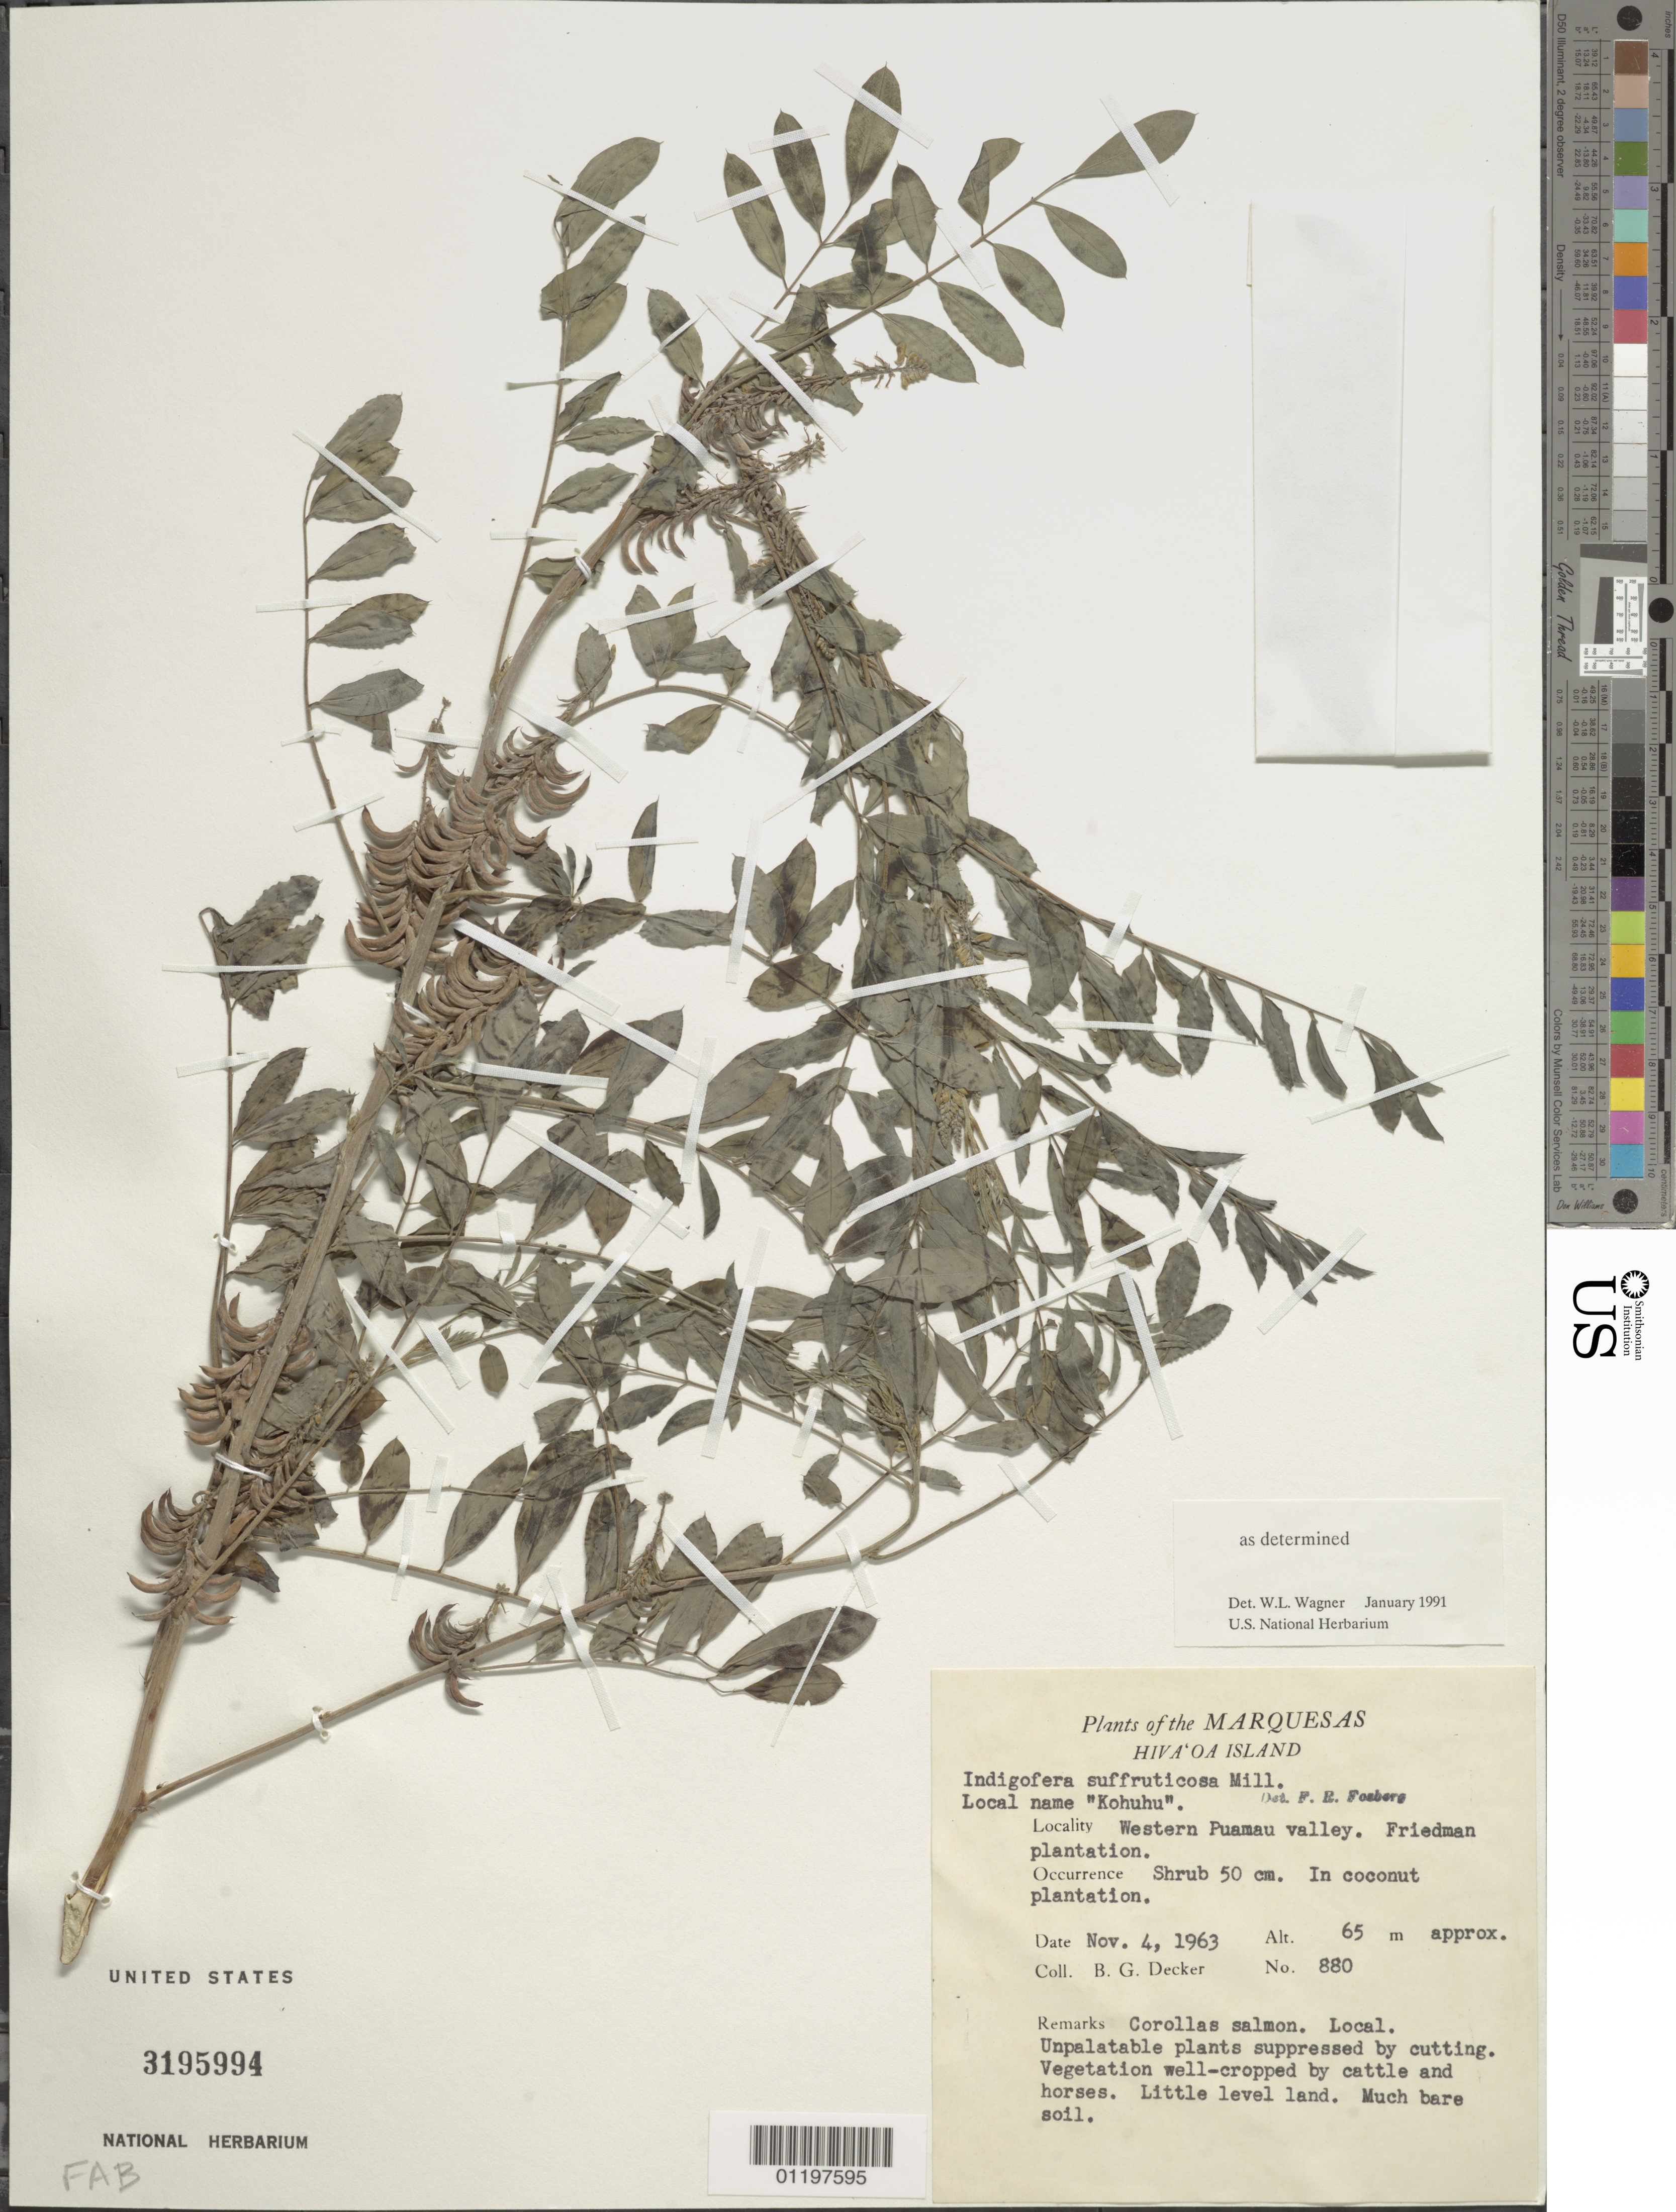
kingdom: Plantae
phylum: Tracheophyta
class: Magnoliopsida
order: Fabales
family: Fabaceae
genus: Indigofera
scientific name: Indigofera suffruticosa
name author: Mill.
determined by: Wagner, W. L., (BOT), Smithsonian Institution - National Museum of Natural History (UNITED STATES)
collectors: B. G. Decker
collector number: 880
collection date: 1963-11-04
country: French Polynesia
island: Hiva Oa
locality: W Puamau Valley, Friedman plantation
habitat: In coconut plantation. Local. Vegetation well-cropped by cattle and horses. Little level land. Much bare soil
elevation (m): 65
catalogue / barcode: US 3195994